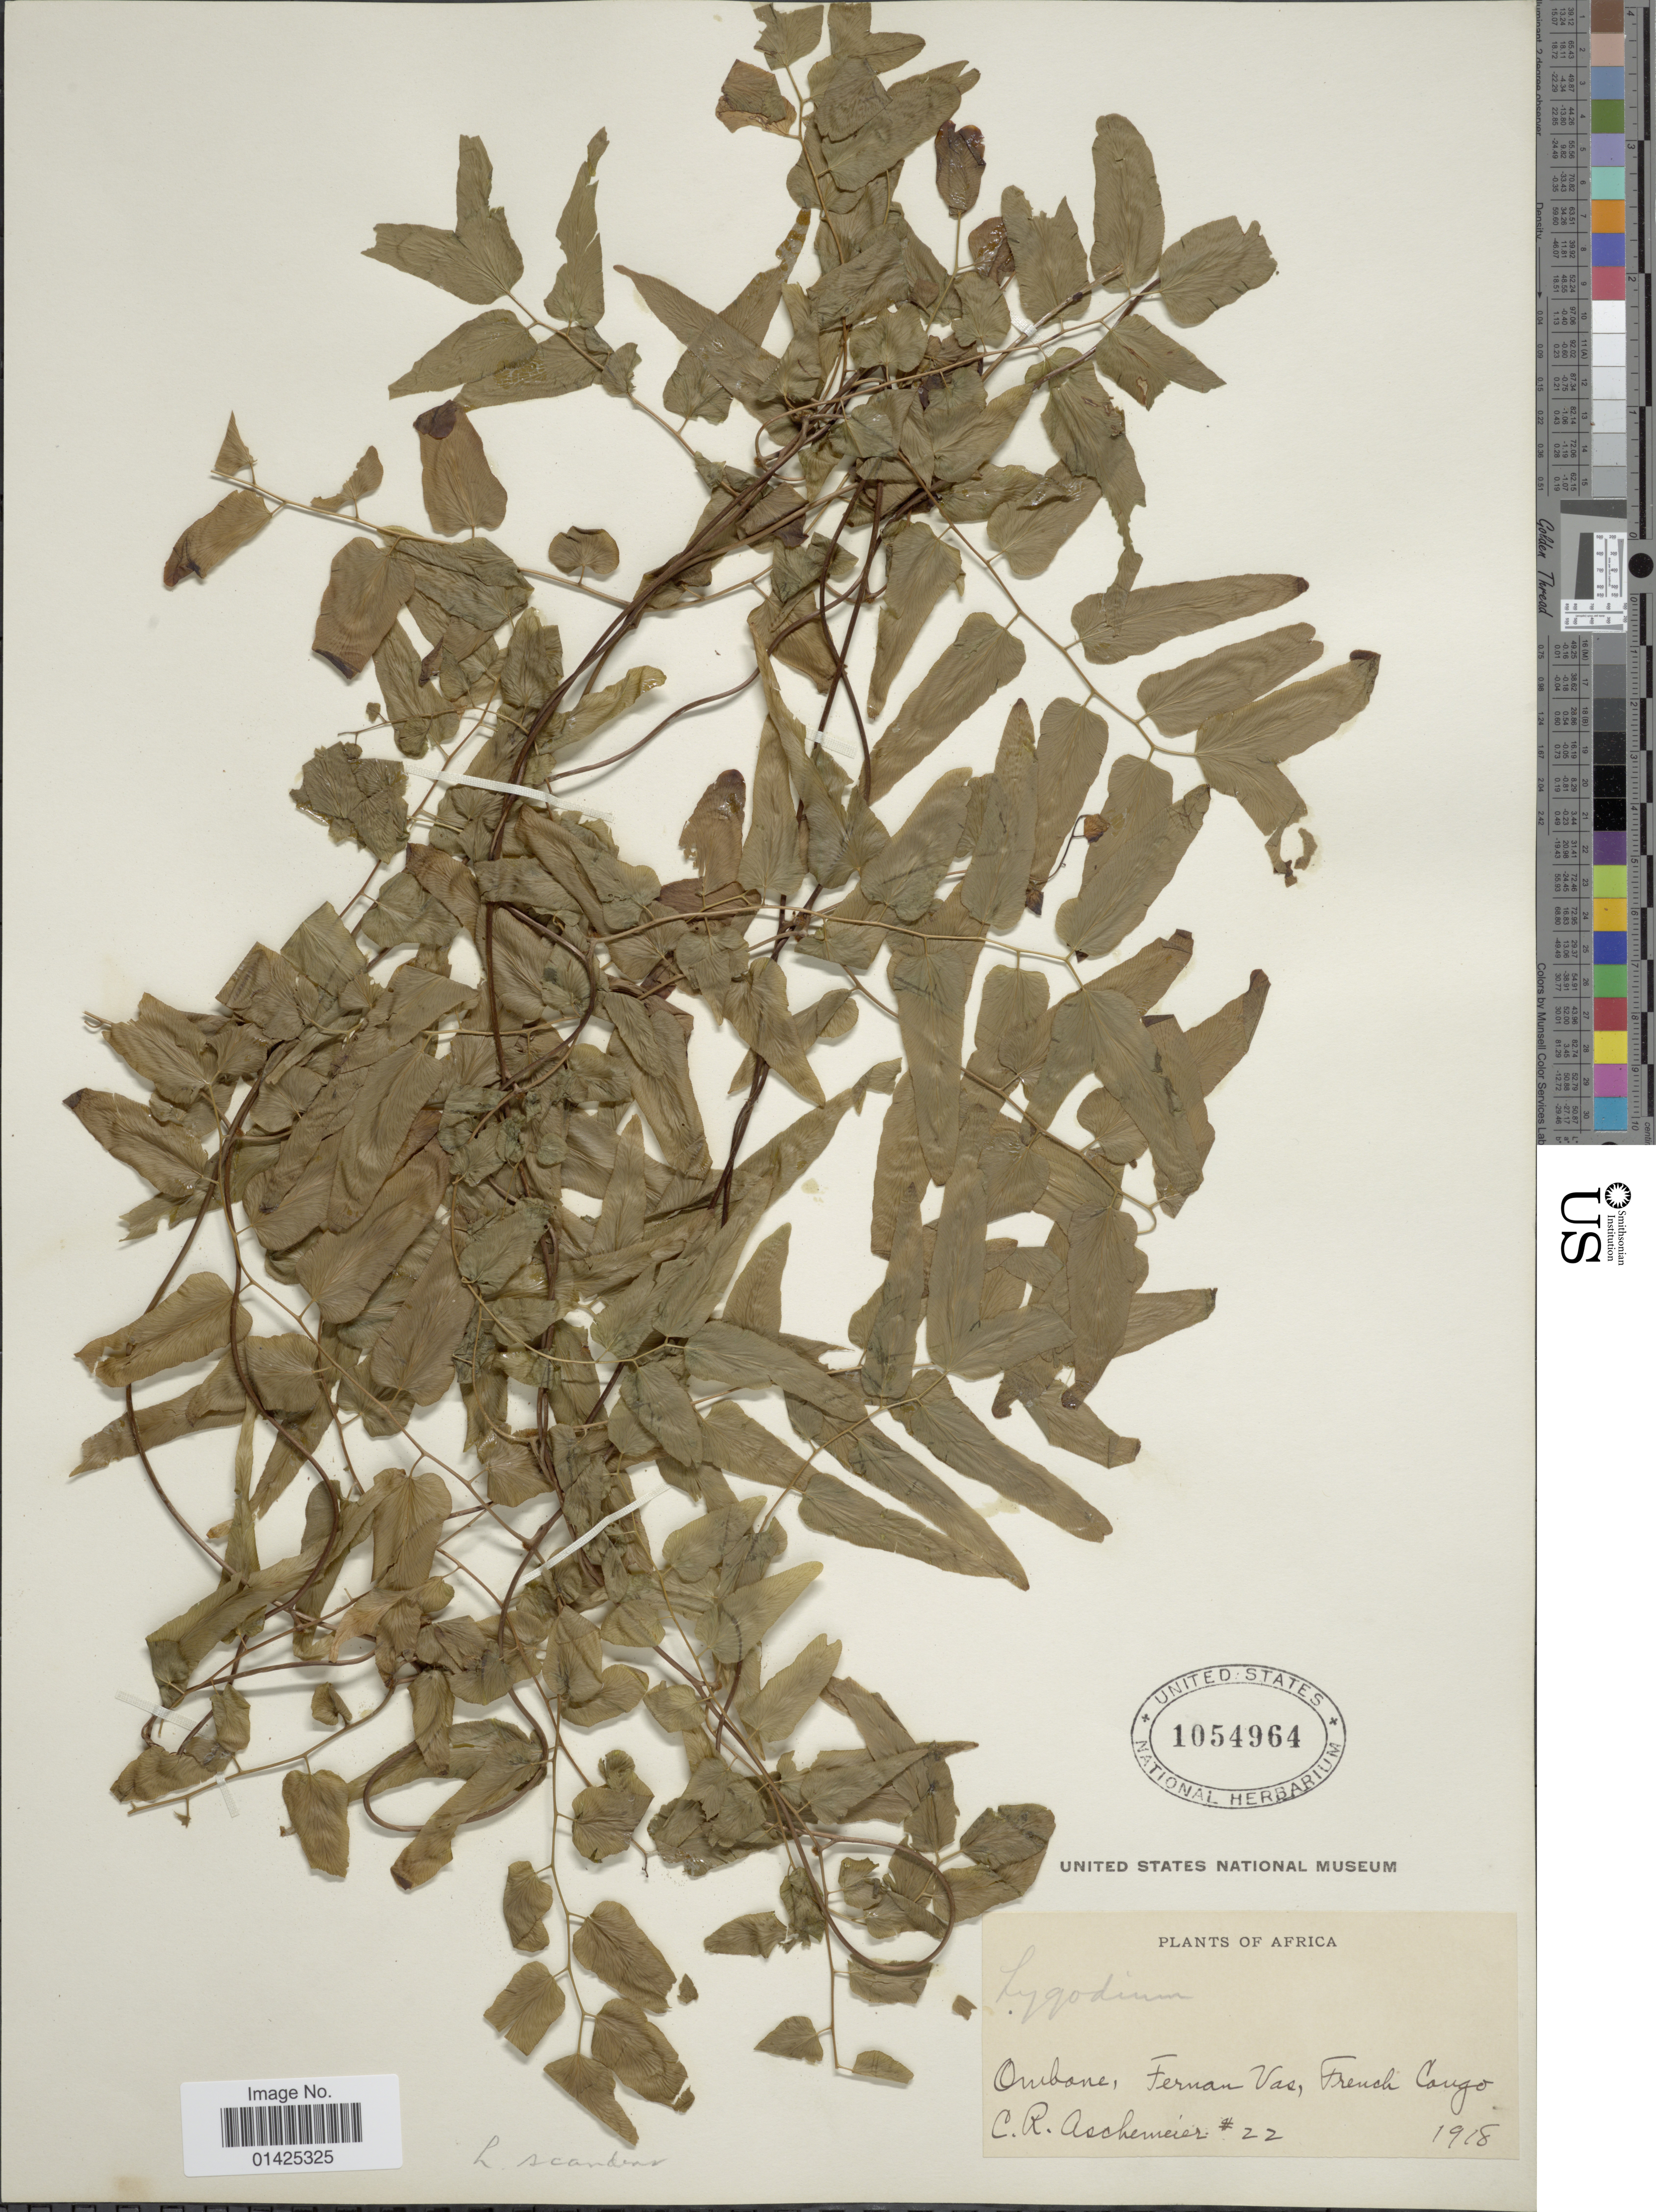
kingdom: Plantae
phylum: Tracheophyta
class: Polypodiopsida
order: Schizaeales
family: Lygodiaceae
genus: Lygodium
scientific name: Lygodium microphyllum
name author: (Cav.) R. Br.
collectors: C. Aschemeier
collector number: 22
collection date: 1918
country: Gabon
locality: Omboue, Fernan Vaz.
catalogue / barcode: US 1054964